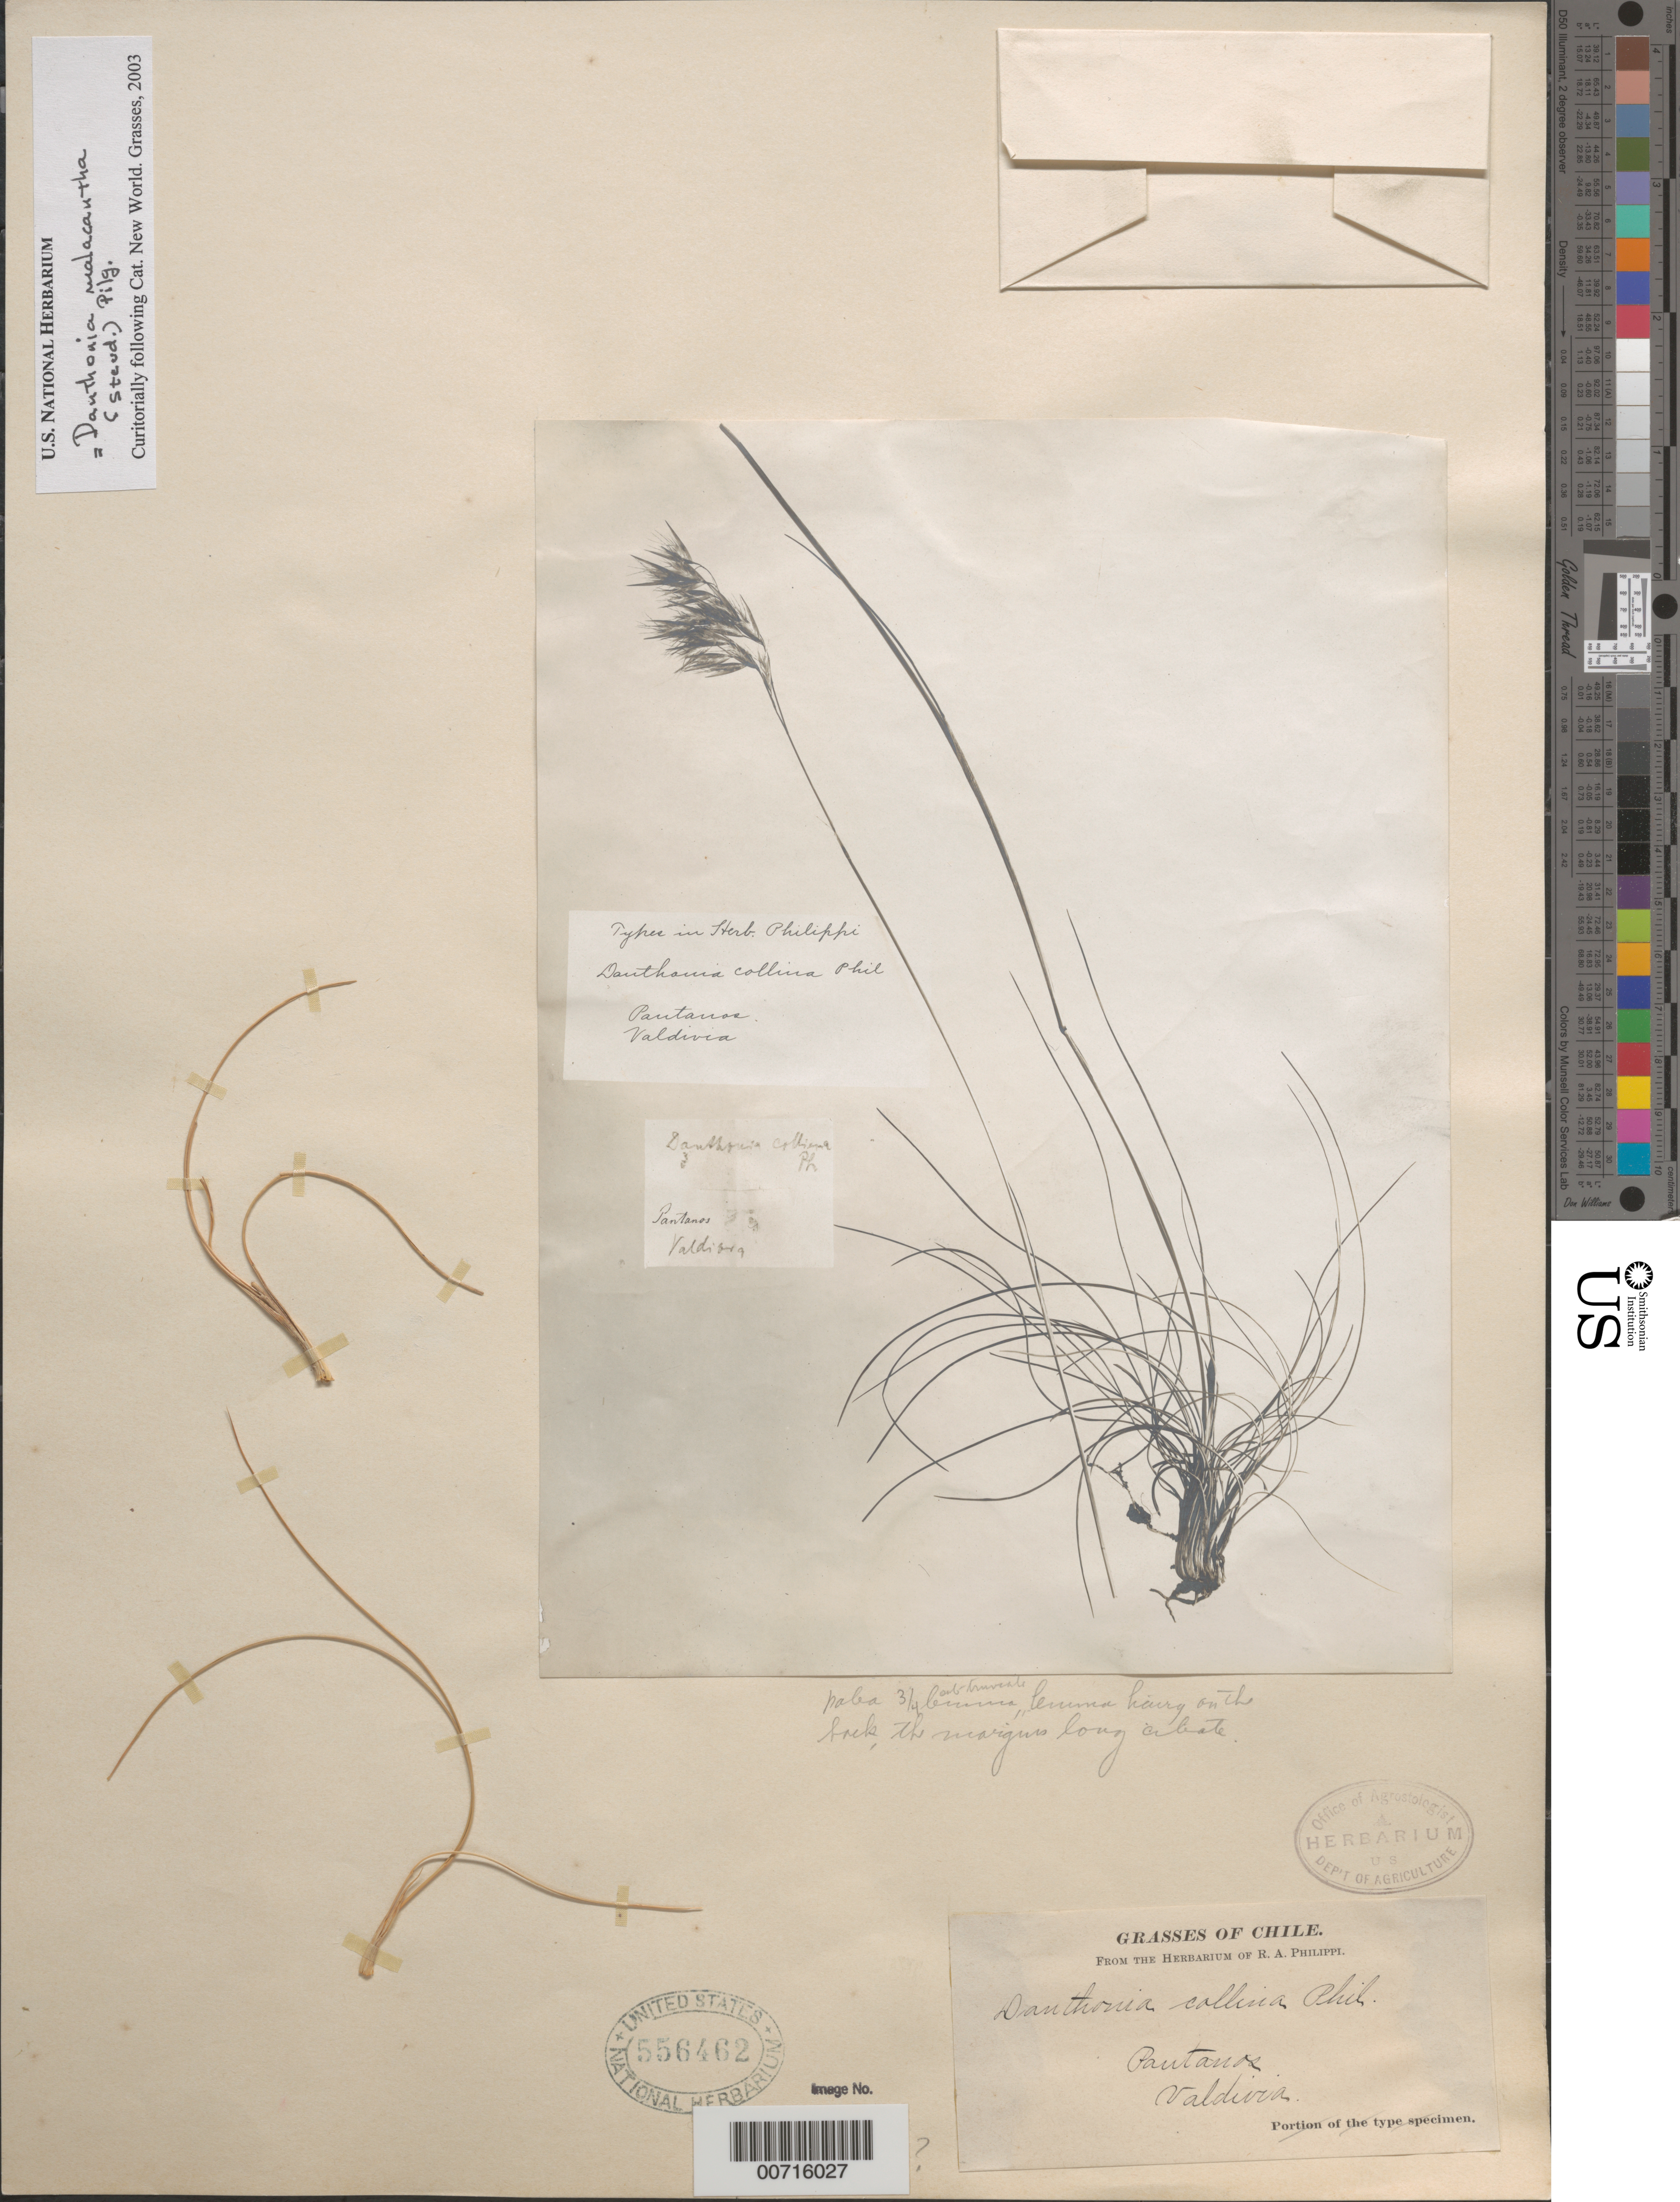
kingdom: Plantae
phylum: Tracheophyta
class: Liliopsida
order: Poales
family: Poaceae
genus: Danthonia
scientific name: Danthonia malacantha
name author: (Steud.) Pilg.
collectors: ex. herb. R.A. Philippi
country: Chile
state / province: Los Ríos (XIV)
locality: Pantanos. Valdivia.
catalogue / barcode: US 556462